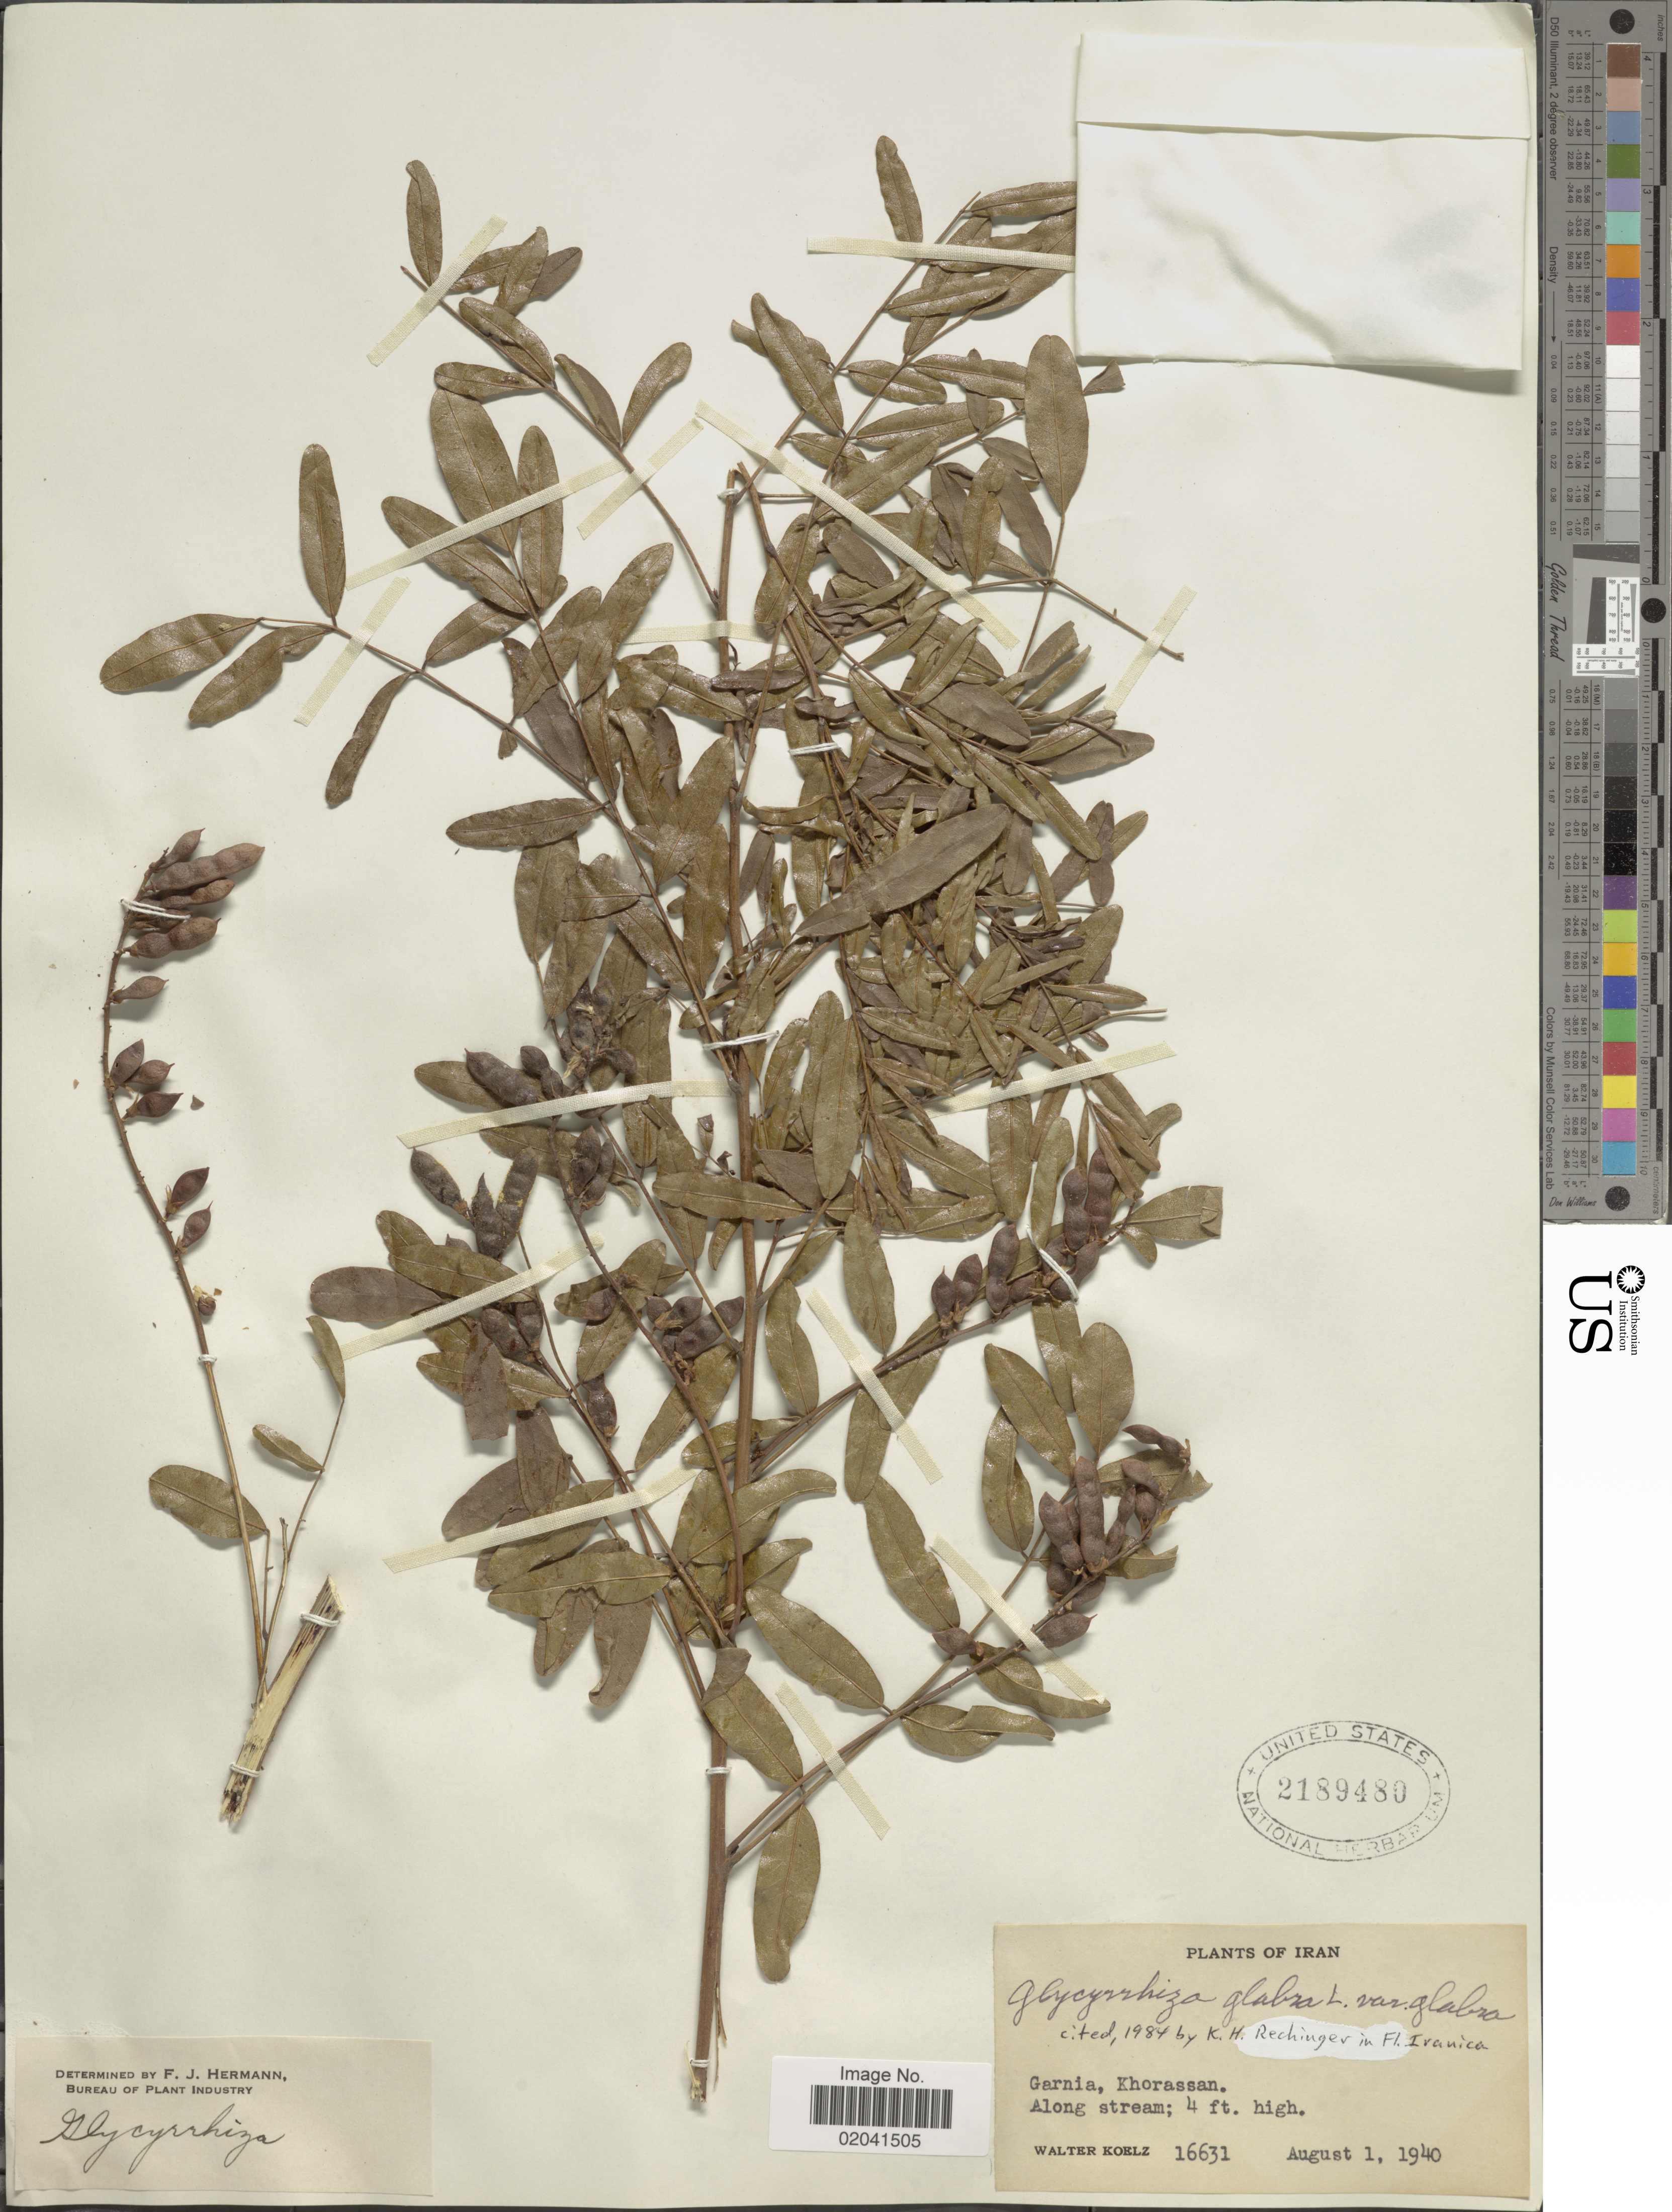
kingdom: Plantae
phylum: Tracheophyta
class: Magnoliopsida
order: Fabales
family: Fabaceae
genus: Glycyrrhiza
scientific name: Glycyrrhiza glabra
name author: L.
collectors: W. N. Koelz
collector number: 16631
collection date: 1940-08-01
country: Iran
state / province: Khorasan [obsolete]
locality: Garnia, Khorassan. Along stream.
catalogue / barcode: US 2189480